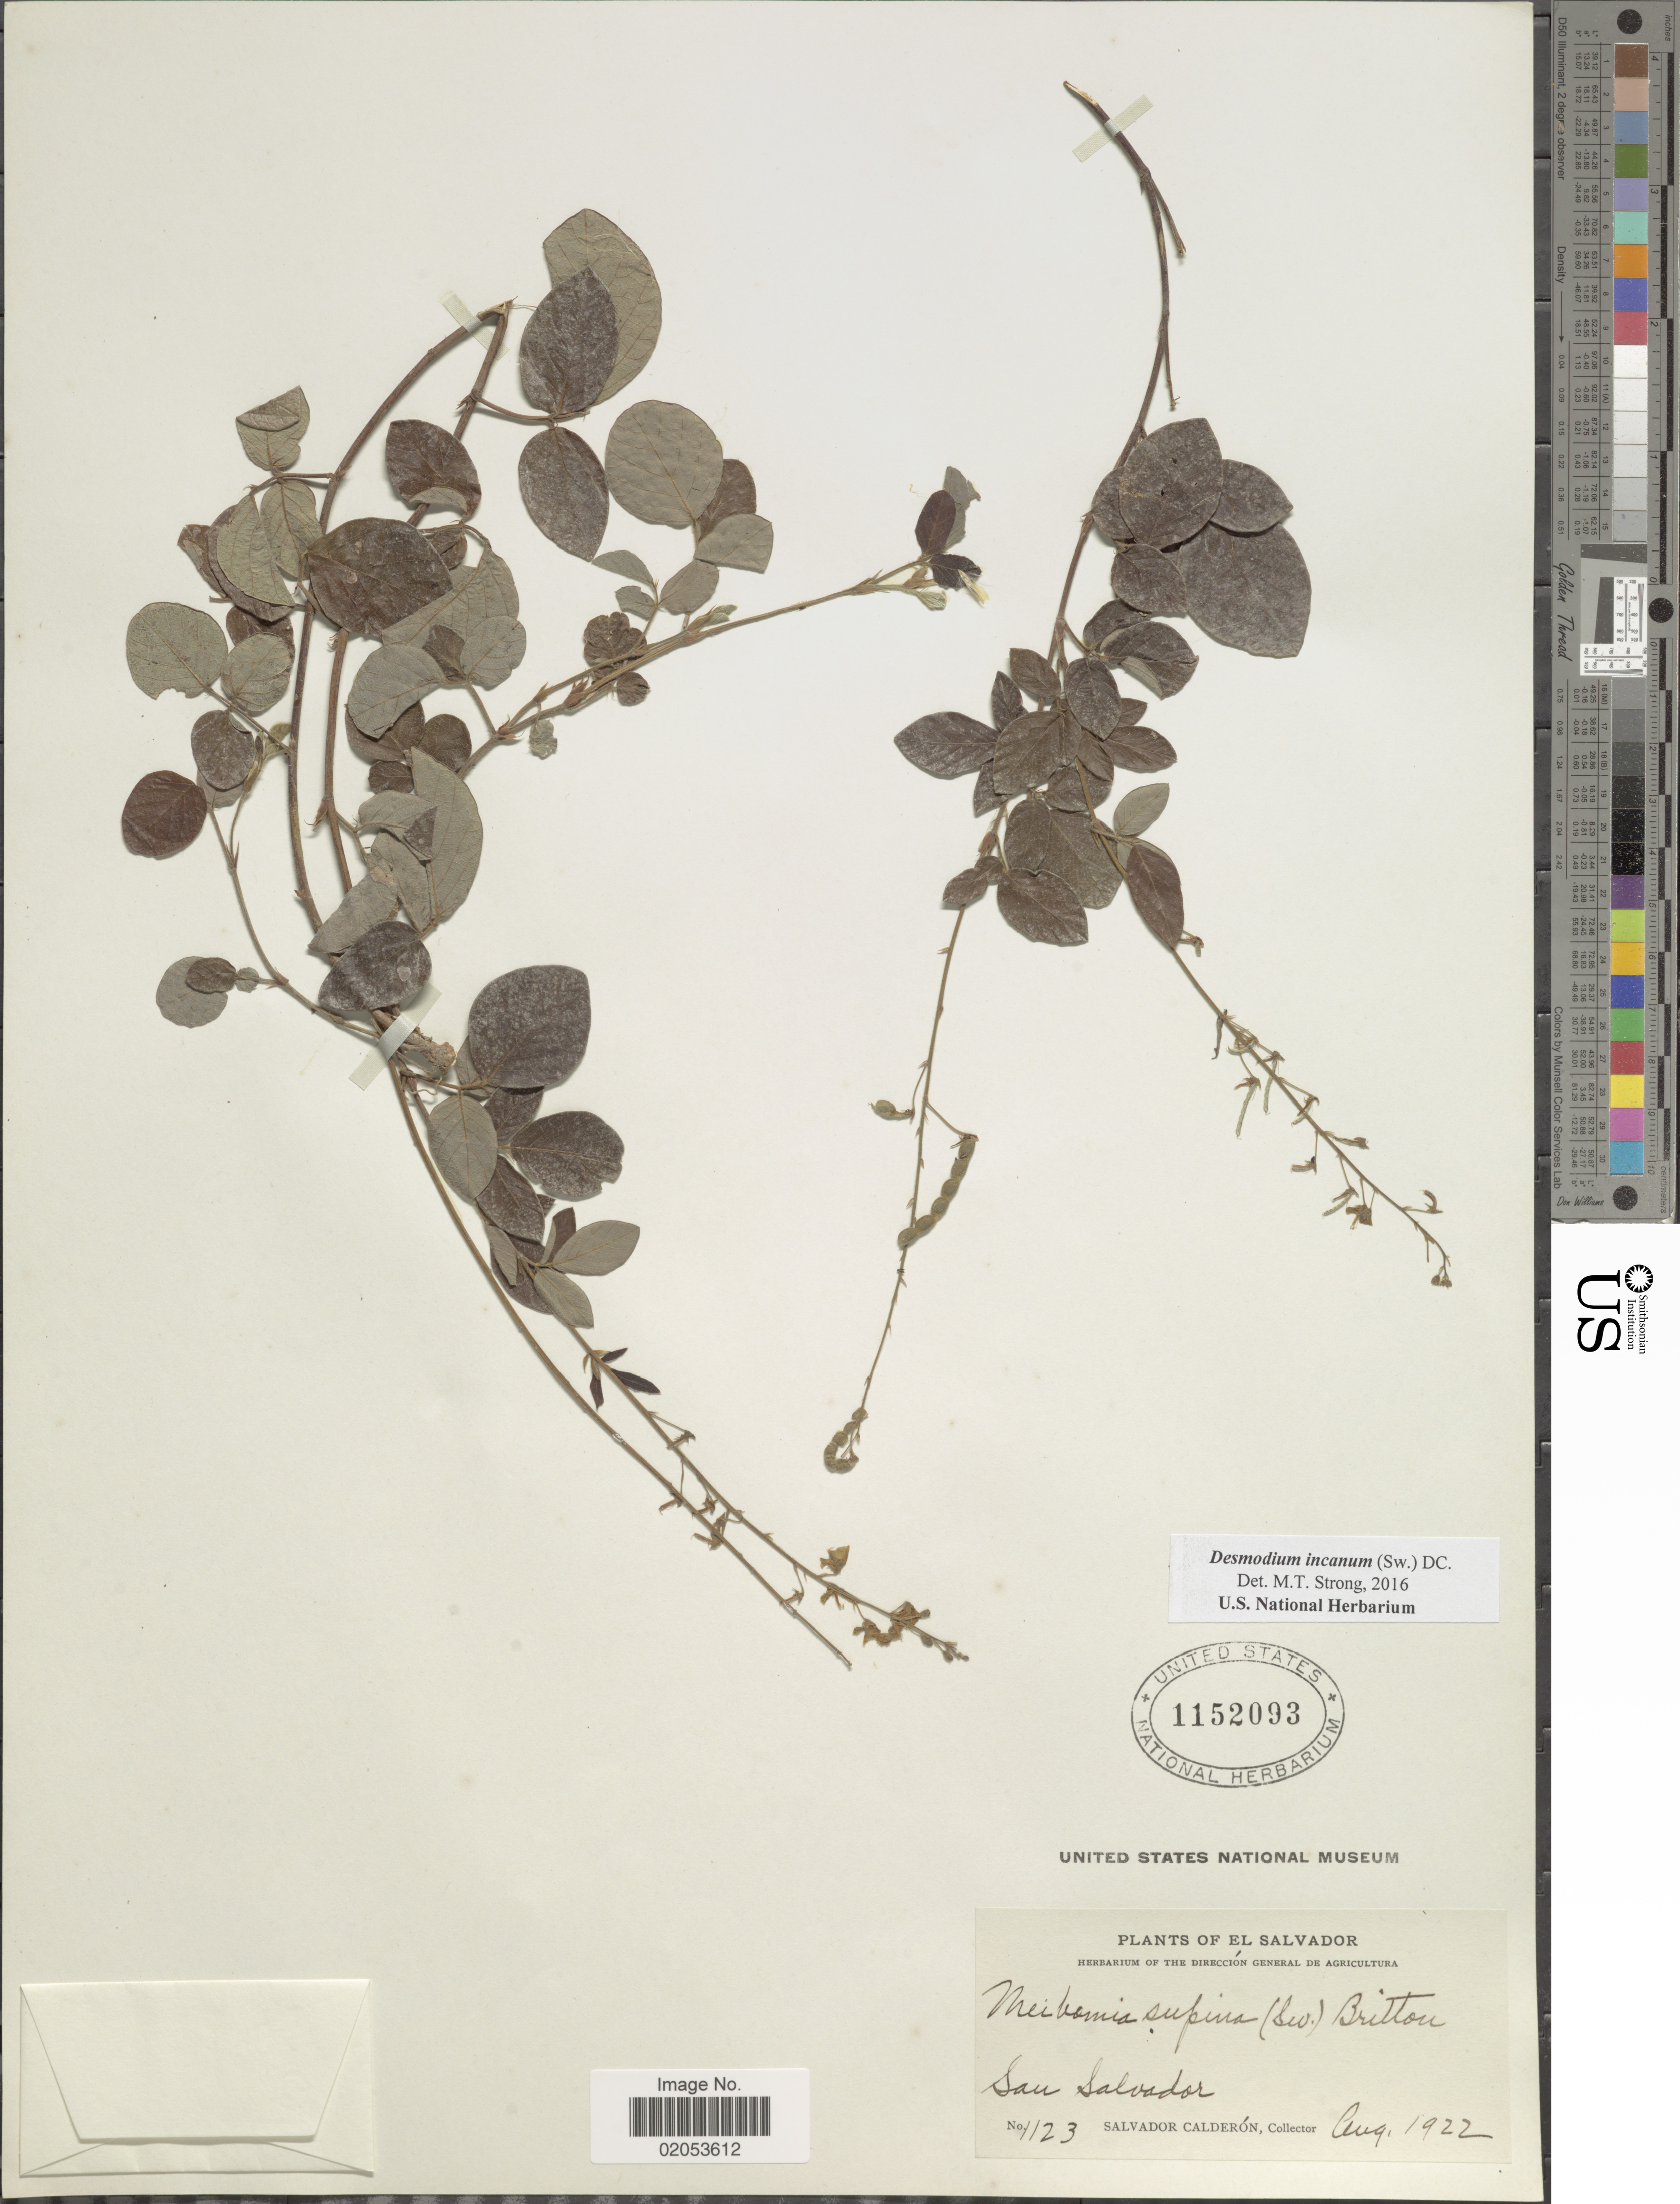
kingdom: Plantae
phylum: Tracheophyta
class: Magnoliopsida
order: Fabales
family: Fabaceae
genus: Desmodium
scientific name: Desmodium incanum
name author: (Sw.) DC.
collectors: S. Calderón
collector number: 1123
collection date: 1922-08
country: El Salvador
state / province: San Salvador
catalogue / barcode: US 1152093